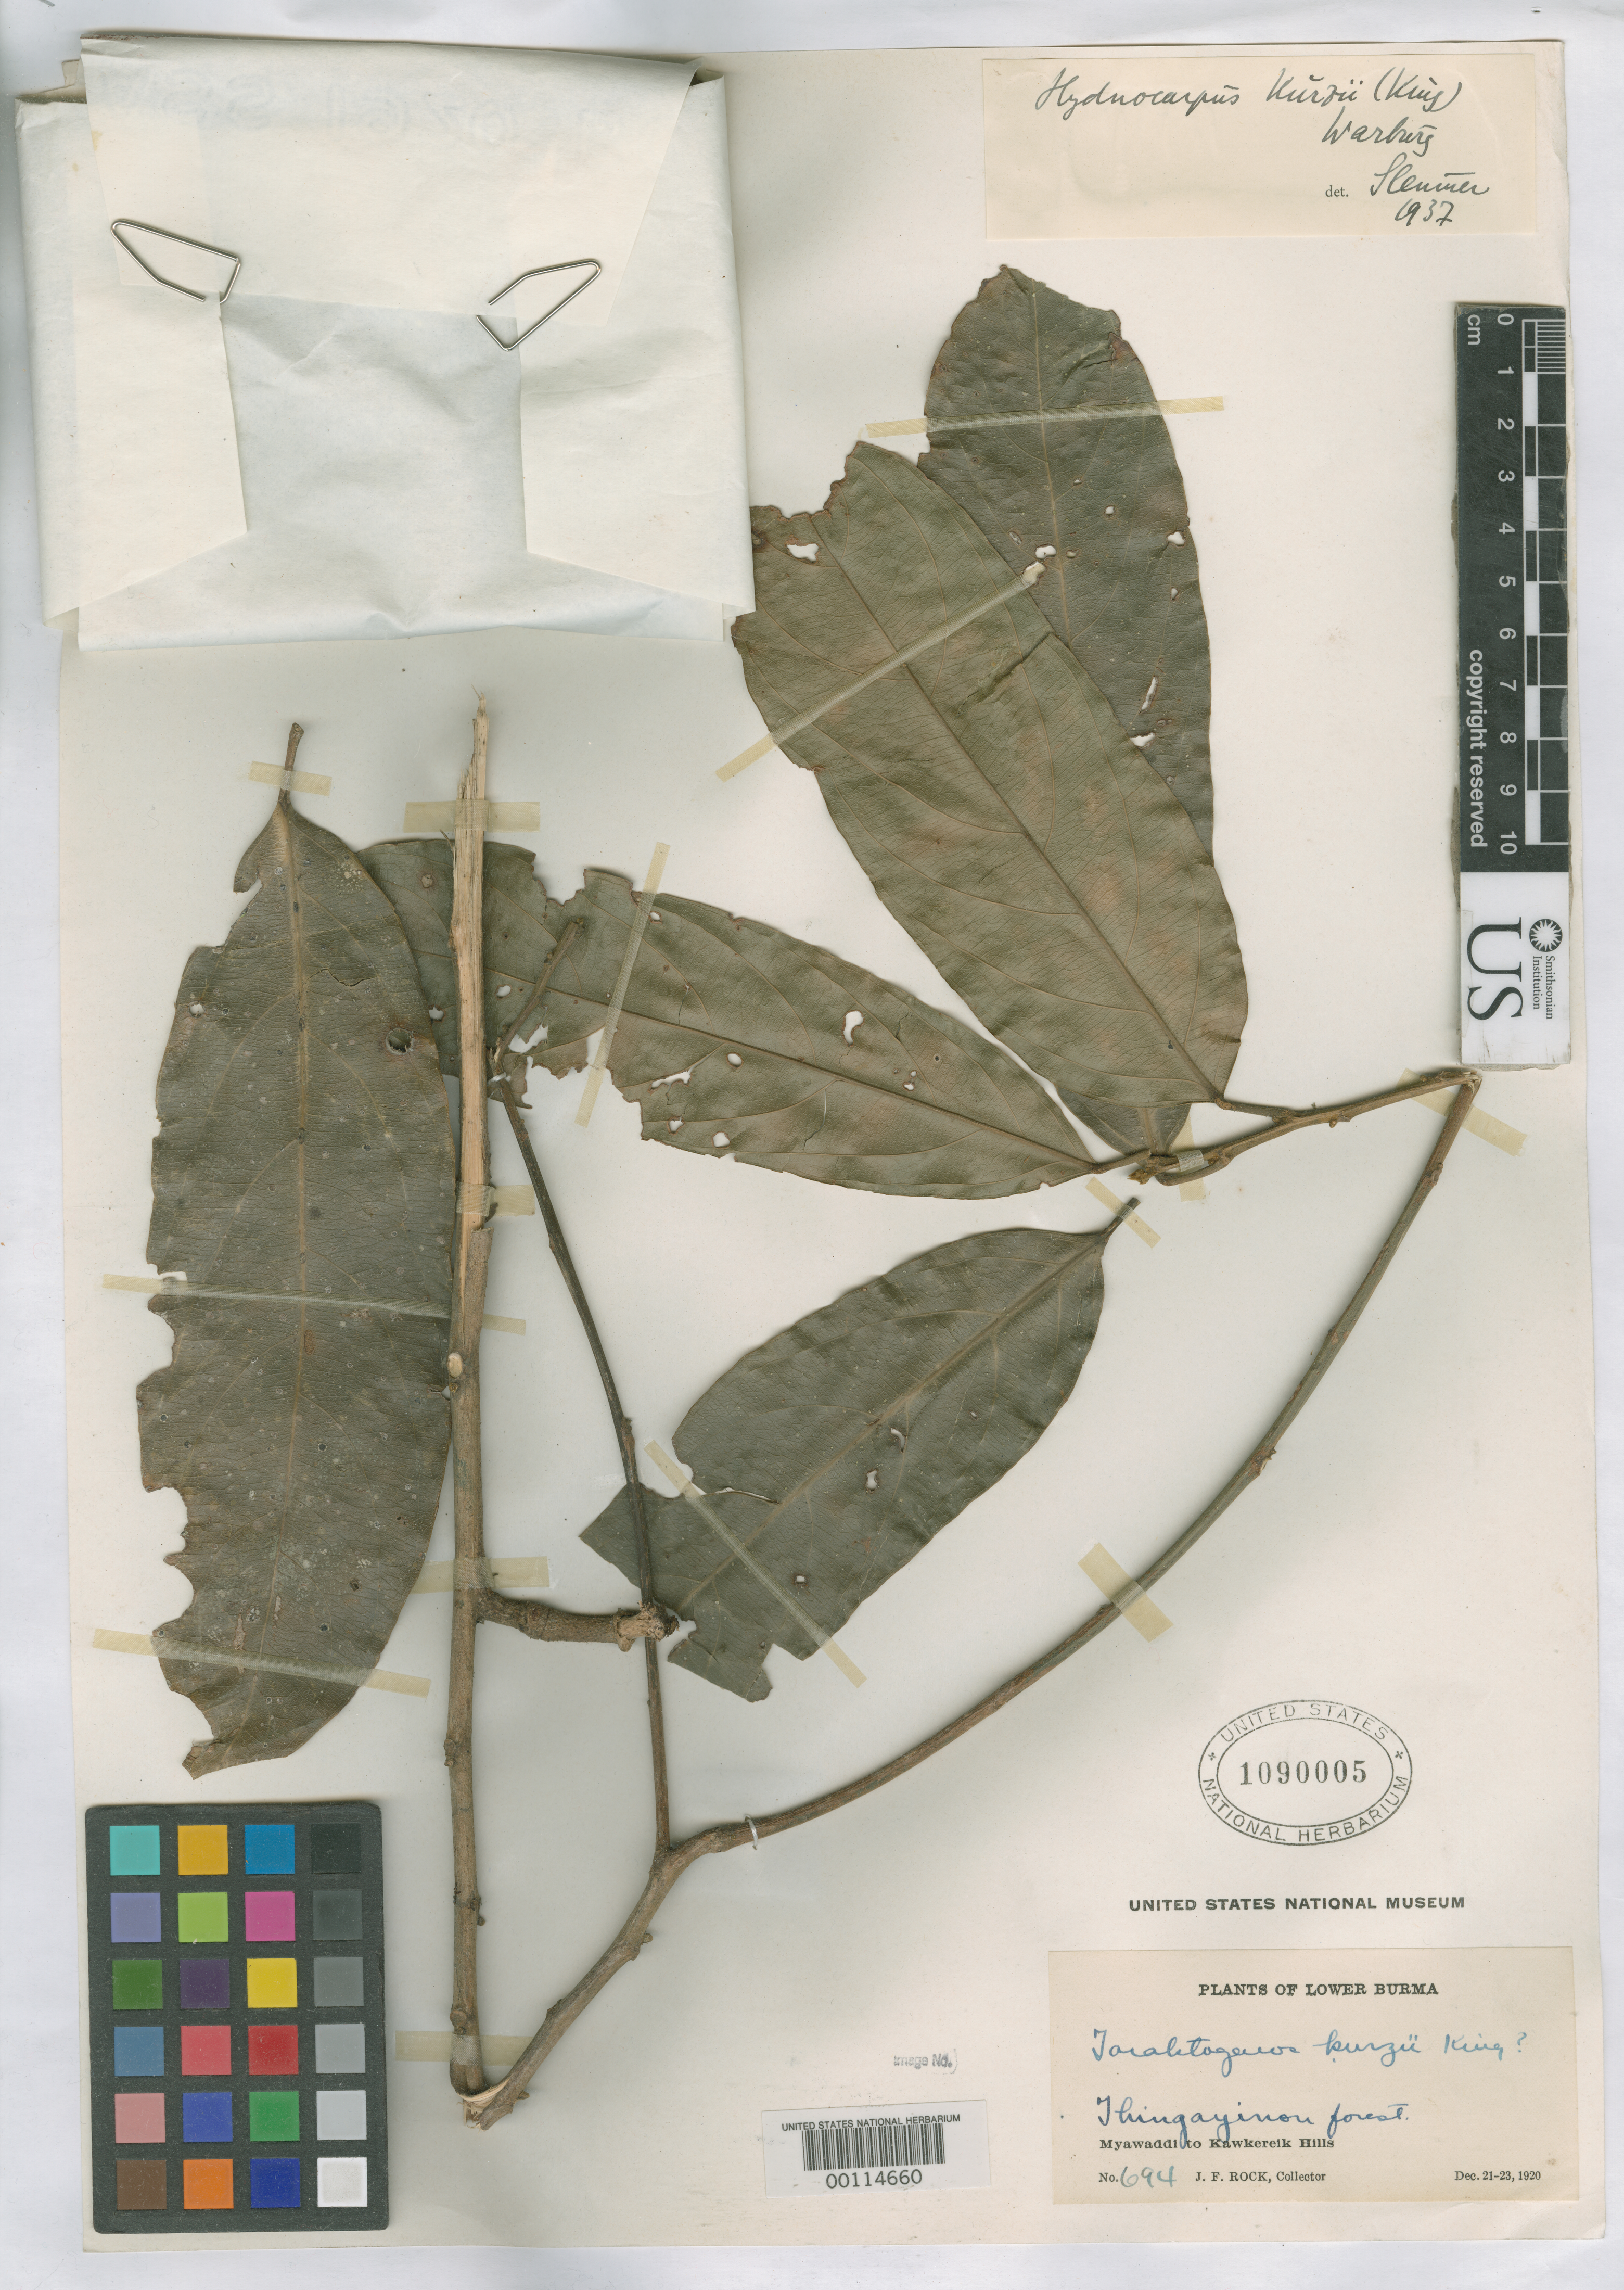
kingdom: Plantae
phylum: Tracheophyta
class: Magnoliopsida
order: Malpighiales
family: Achariaceae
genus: Hydnocarpus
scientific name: Hydnocarpus kurzii subsp. australis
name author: Sleumer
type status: Type Collection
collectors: J. F. Rock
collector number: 694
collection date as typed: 21 Dec 1920 to 23 Dec 1920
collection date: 1920-12-21/1920-12-23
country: Myanmar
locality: Myawaddi to Kawkereik Hills, Thingayinon Forest.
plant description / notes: Unclear from protologue whether all 3 consecutively numbered sheets (USNH 1090005, 1090006, 1090007) comprise holotype; USNH 1090007 is annotated "type specimen", USNH 1090006 is annotated "type".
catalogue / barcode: US 1090005